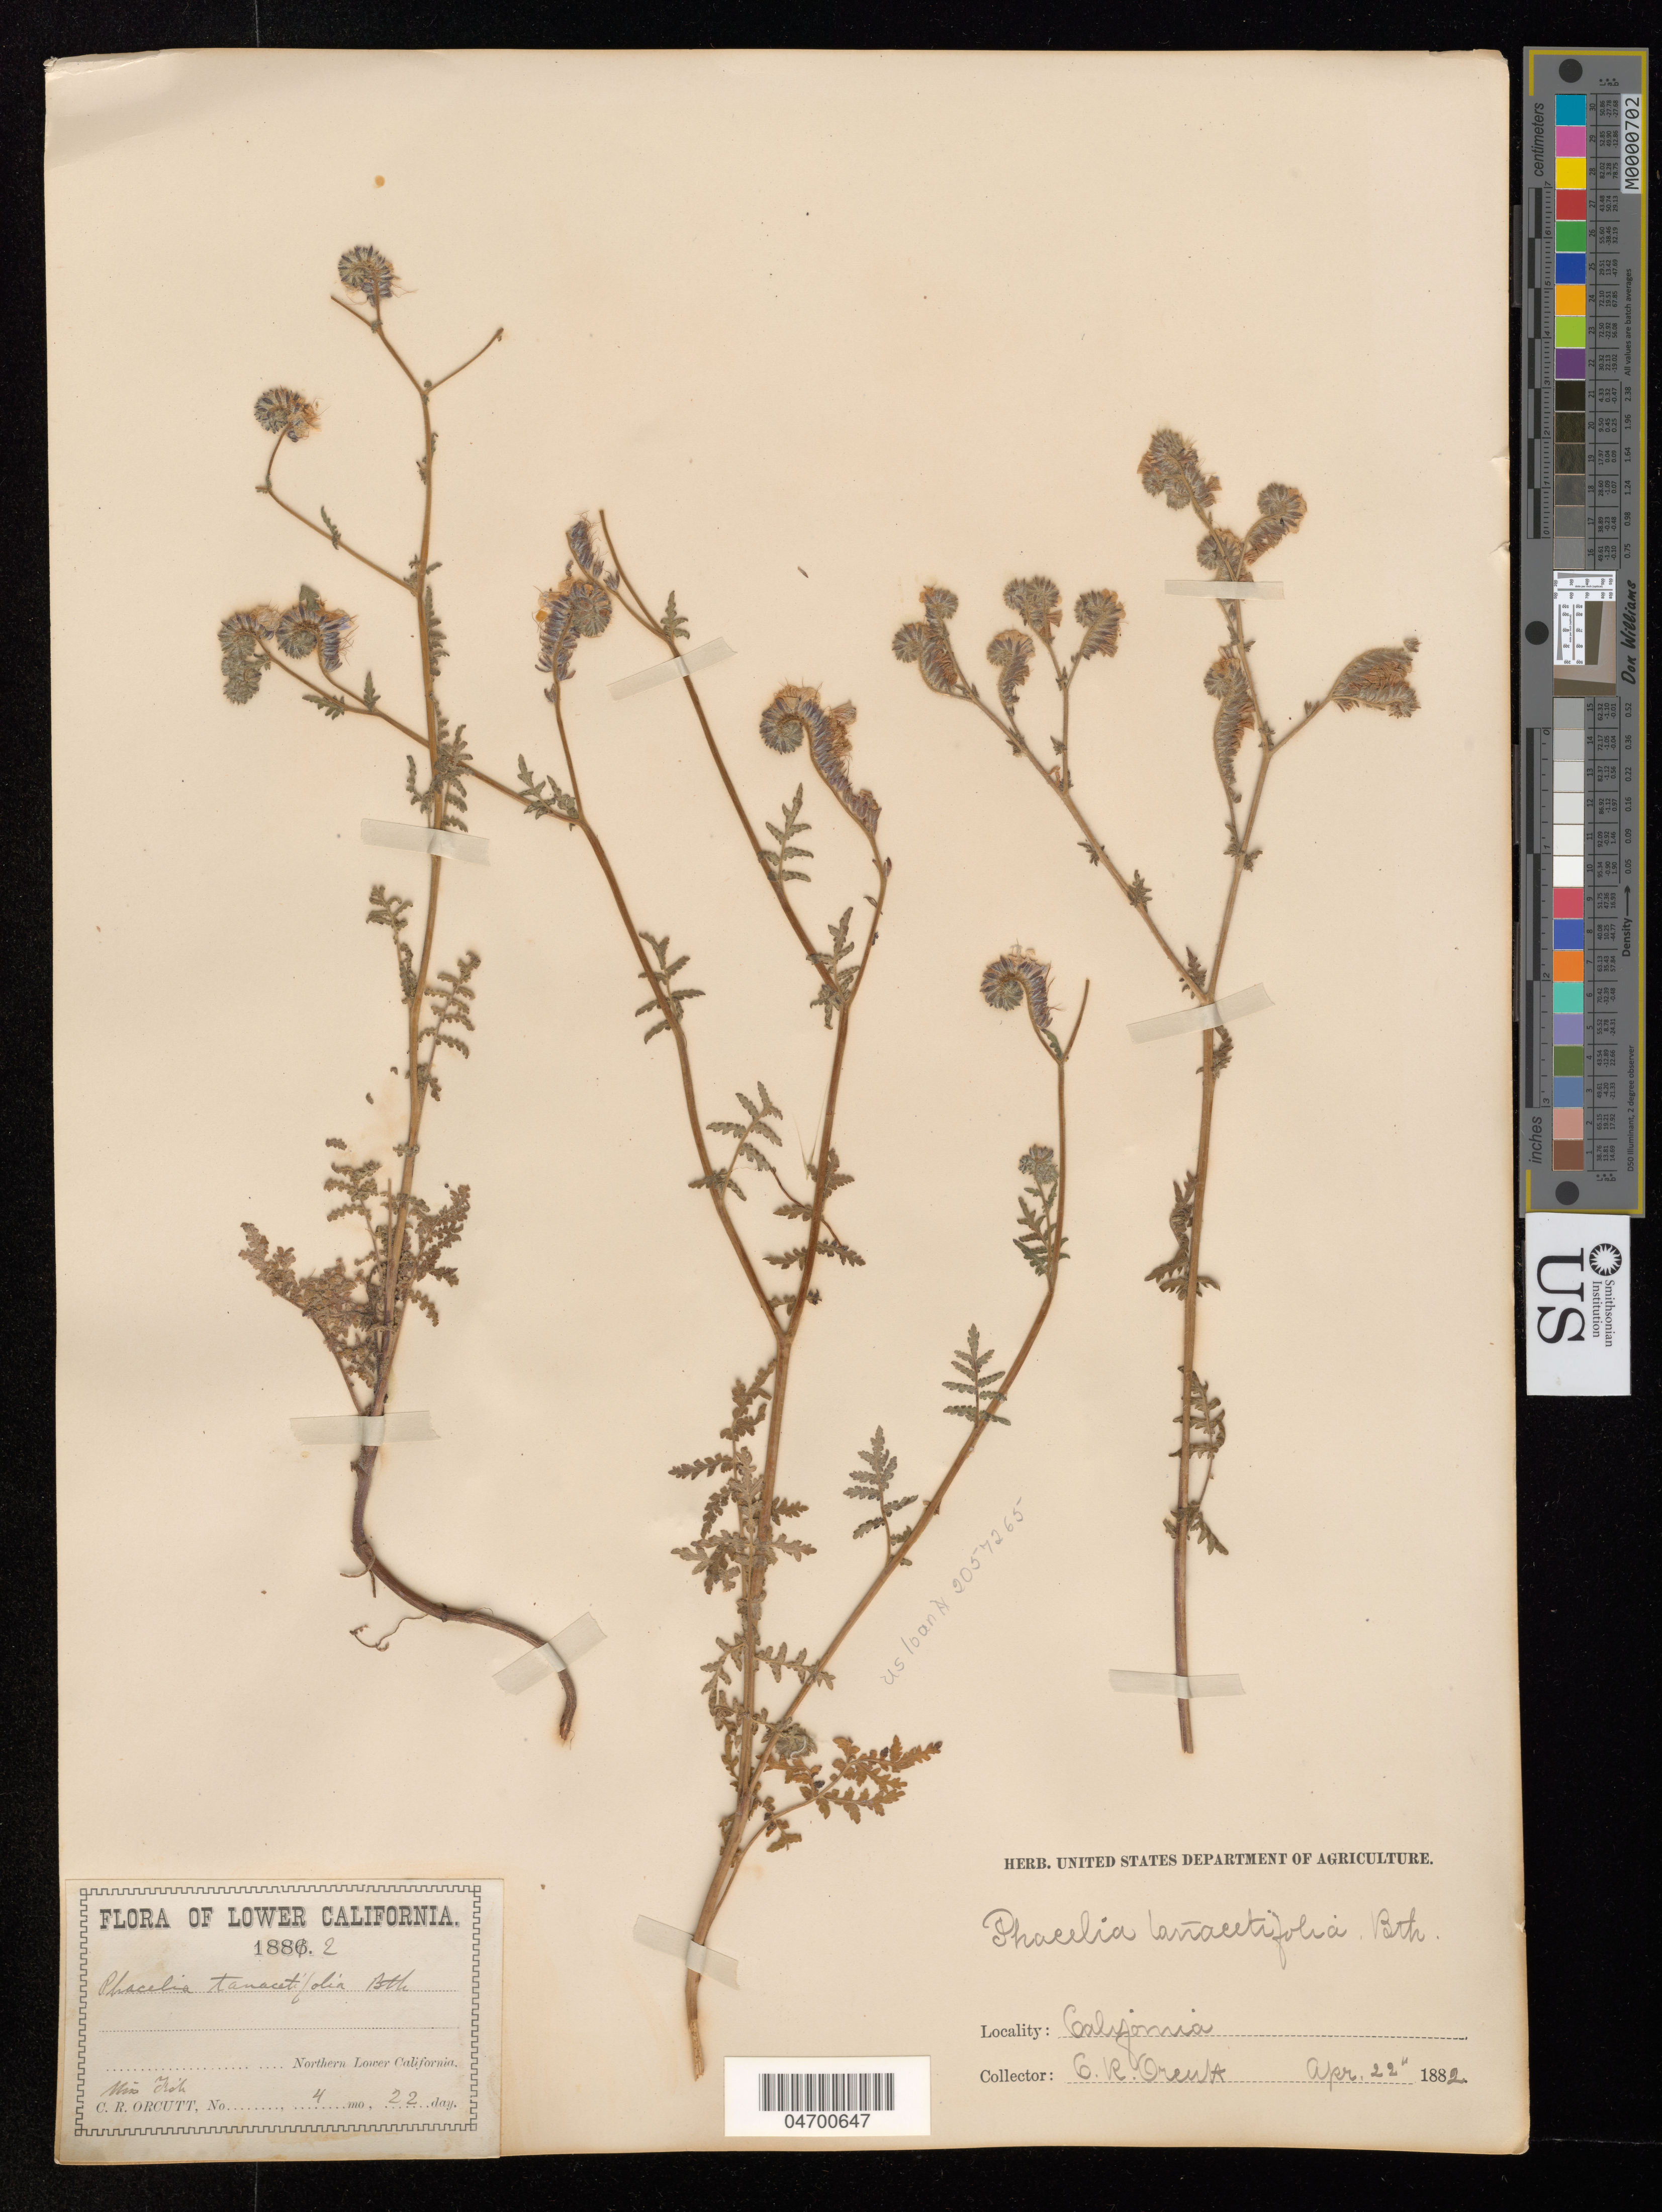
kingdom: Plantae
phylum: Tracheophyta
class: Magnoliopsida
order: Boraginales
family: Hydrophyllaceae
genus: Phacelia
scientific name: Phacelia tanacetifolia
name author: Benth.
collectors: C. R. Orcutt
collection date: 1882-04-22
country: United States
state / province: California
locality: Lower California. Northern Lower California.